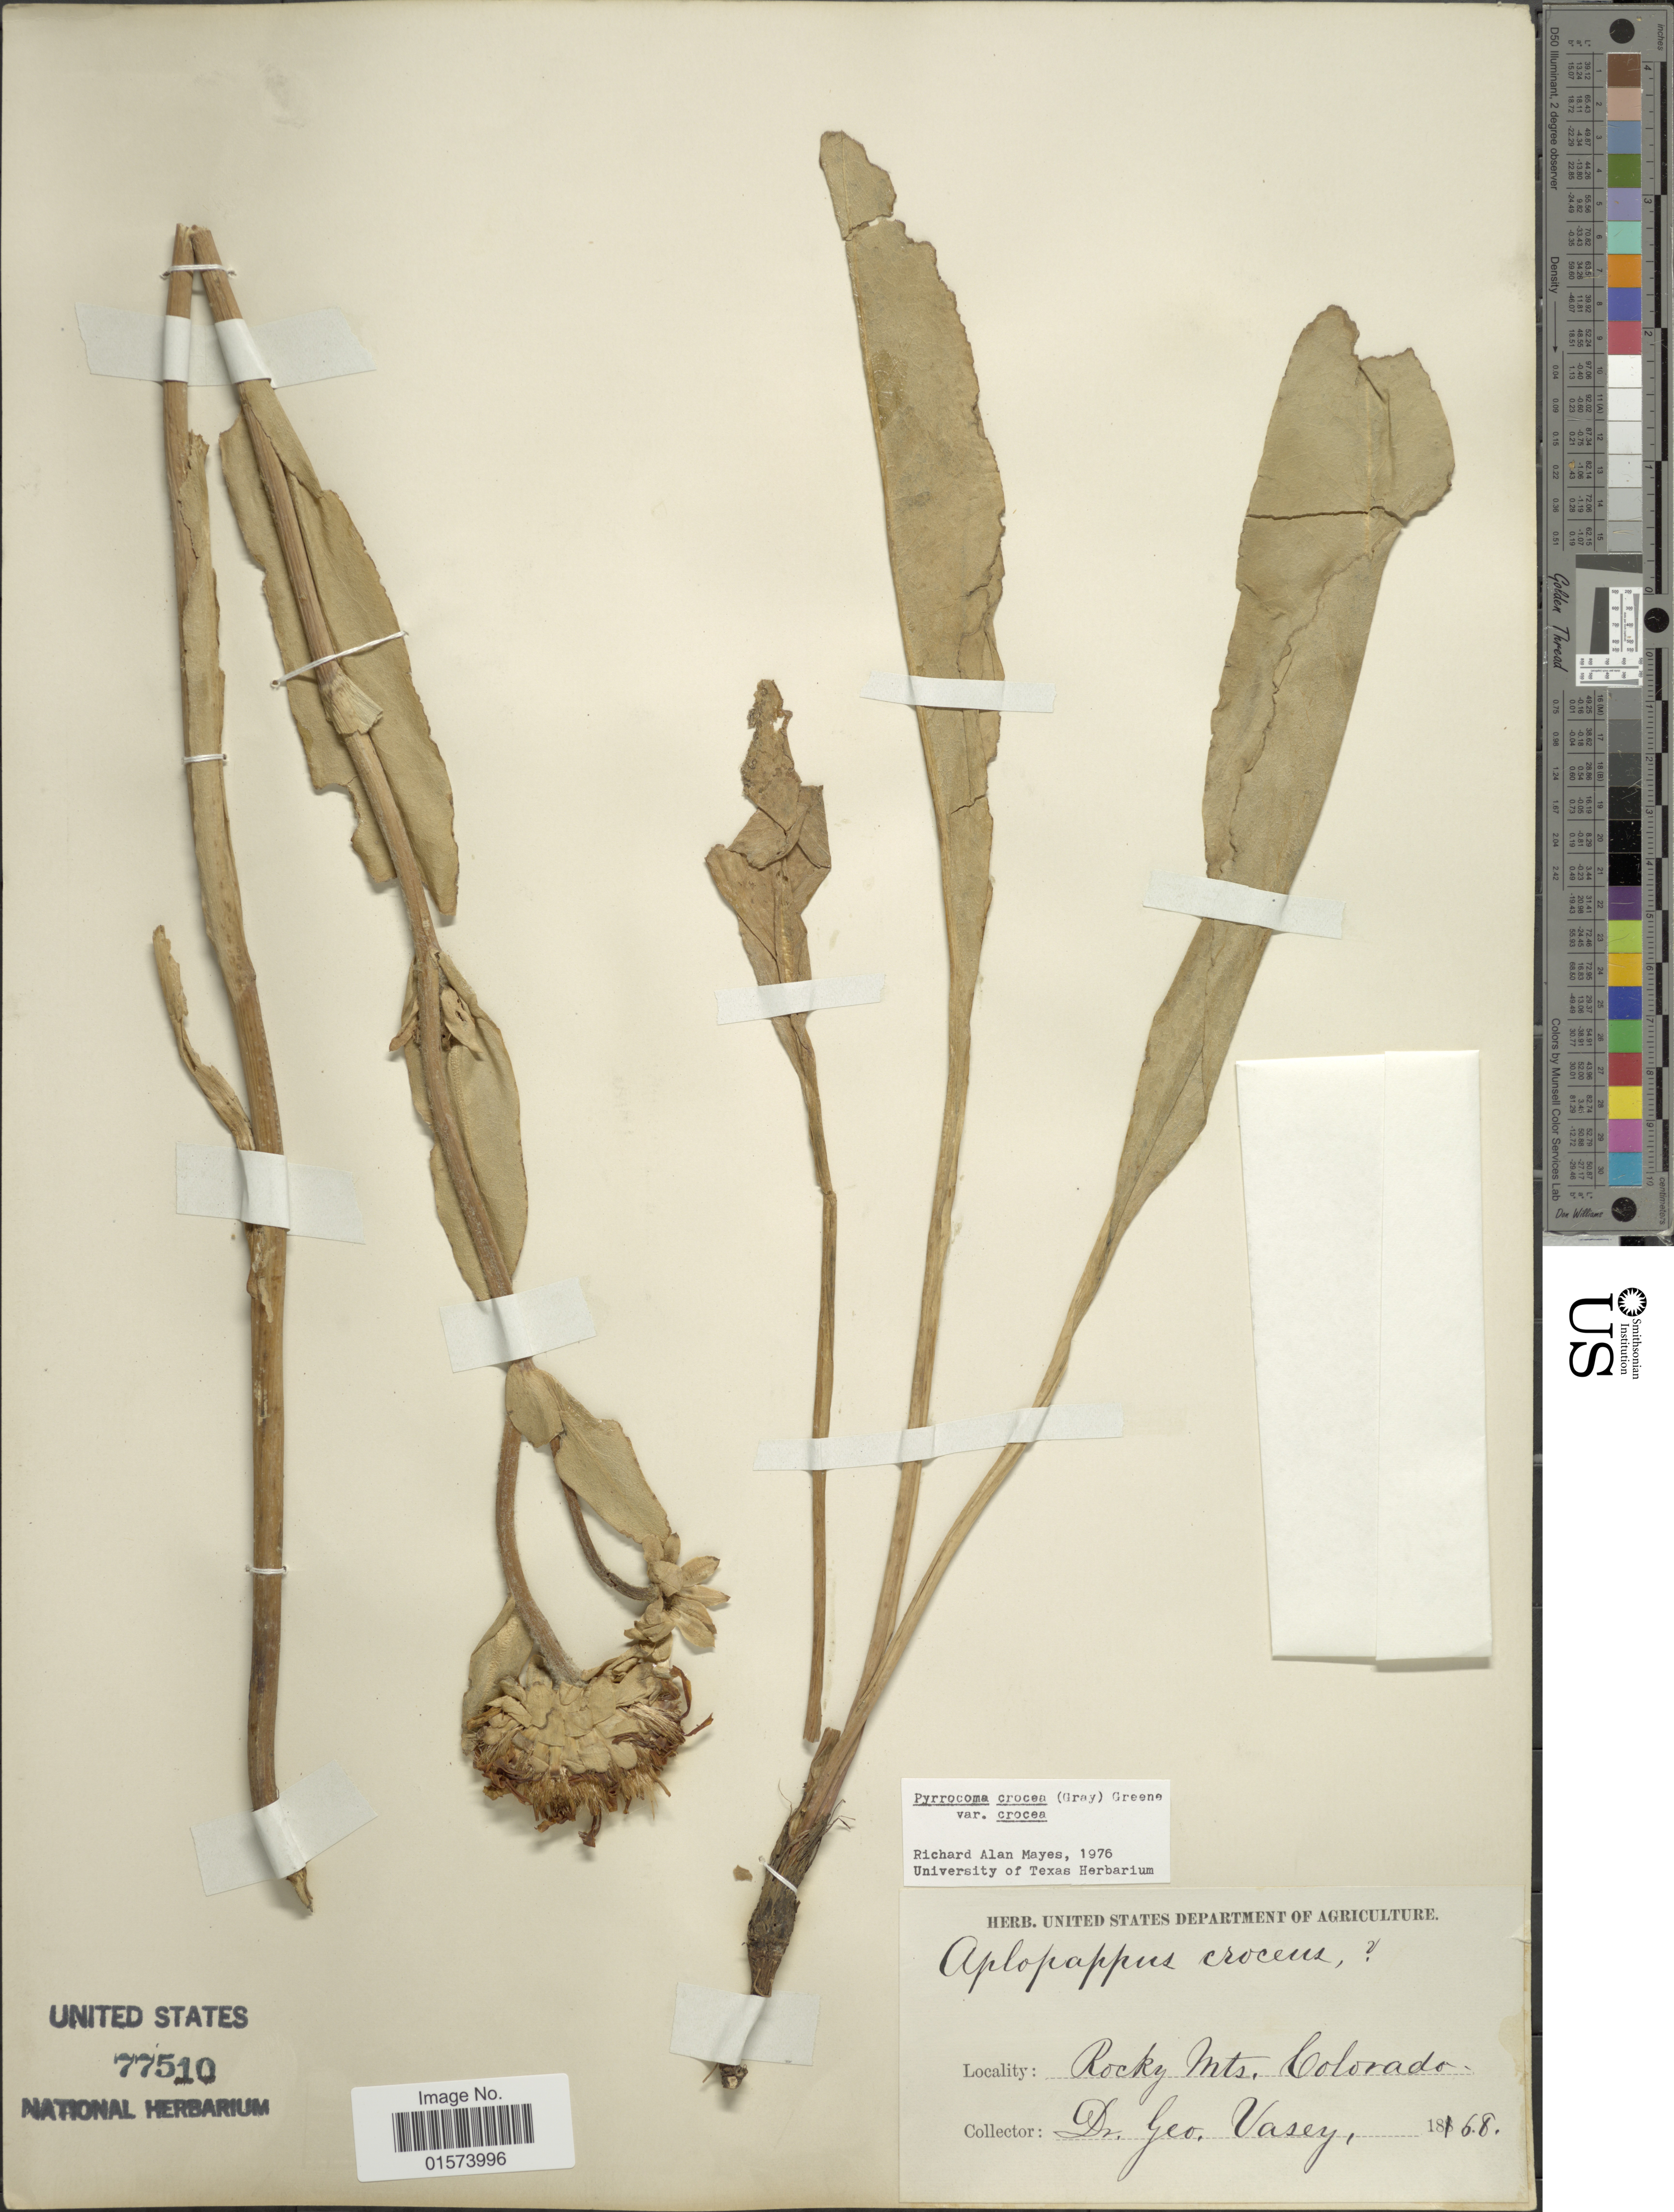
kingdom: Plantae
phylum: Tracheophyta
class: Magnoliopsida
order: Asterales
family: Asteraceae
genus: Pyrrocoma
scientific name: Pyrrocoma crocea var. crocea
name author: (A. Gray) Greene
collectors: G. Vasey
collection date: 1868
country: United States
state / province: Colorado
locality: Rocky Mts.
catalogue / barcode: US 77510